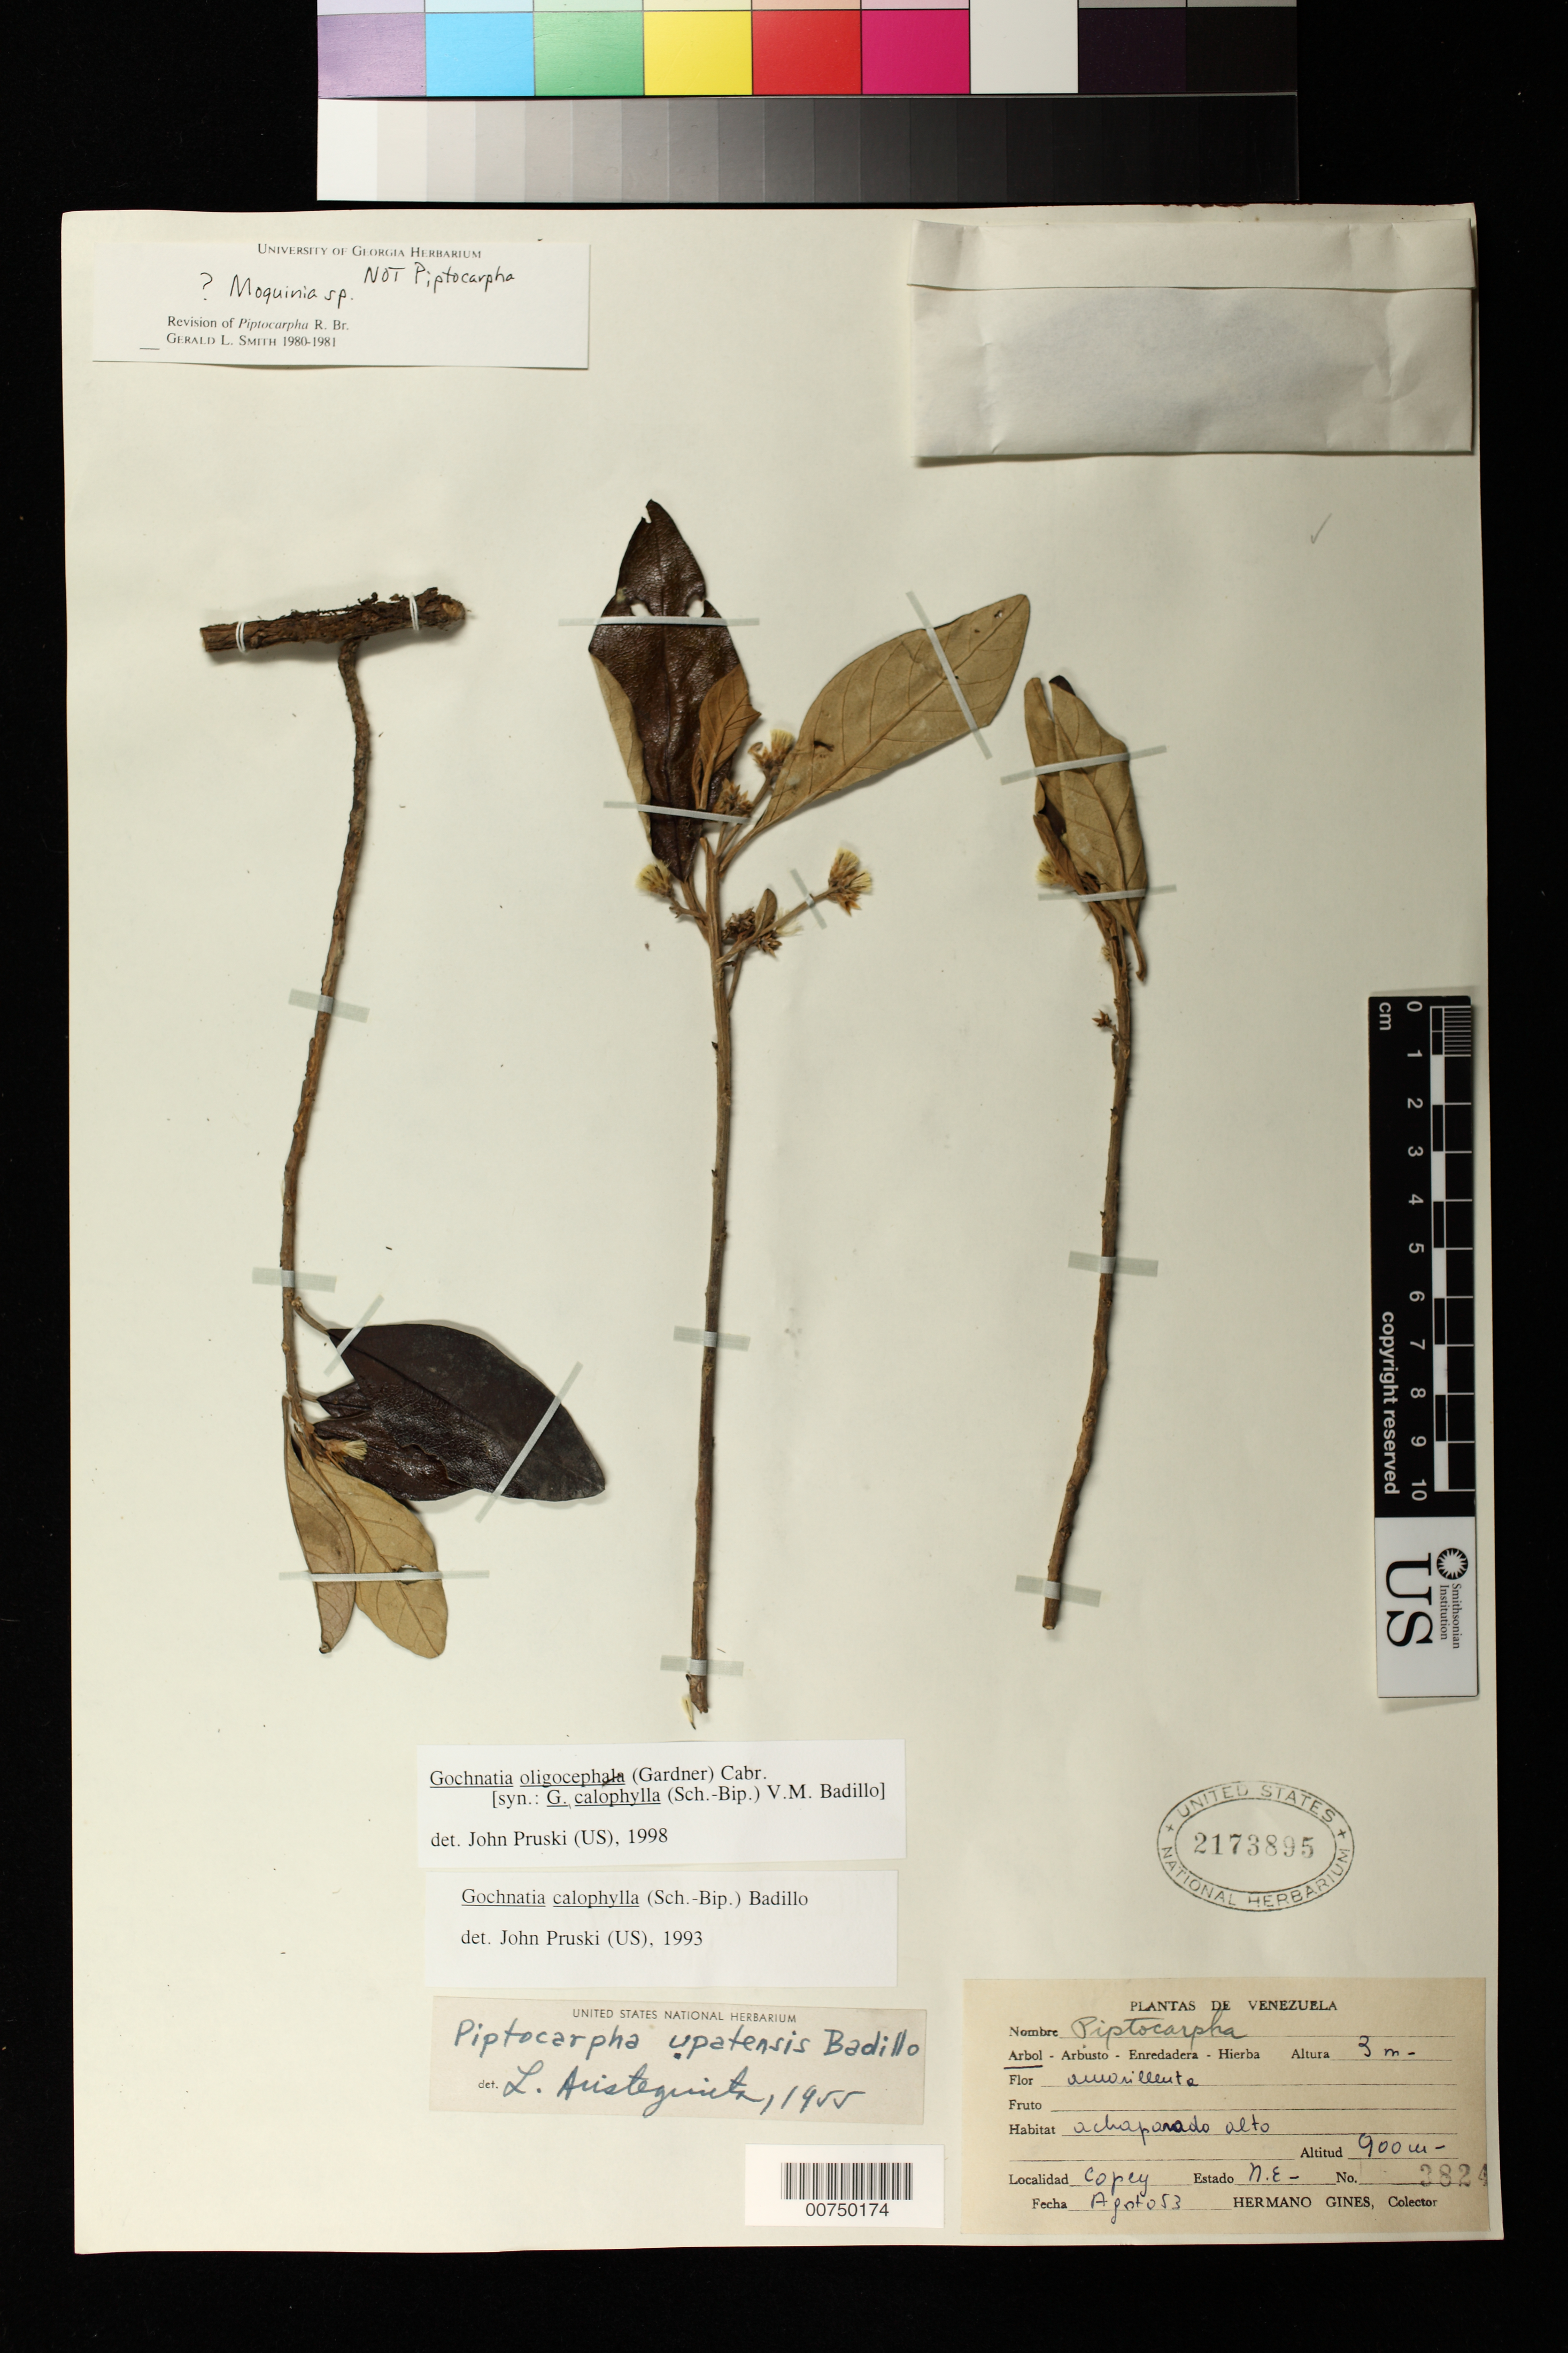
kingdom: Plantae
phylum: Tracheophyta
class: Magnoliopsida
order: Asterales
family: Asteraceae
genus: Moquiniastrum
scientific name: Moquiniastrum oligocephalum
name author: (Gardner) G. Sancho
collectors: H. Gines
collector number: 3824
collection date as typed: Aug-53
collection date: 1953-08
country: Venezuela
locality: Copey, NE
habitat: Achaparado alto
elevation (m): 900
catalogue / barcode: US 2173895